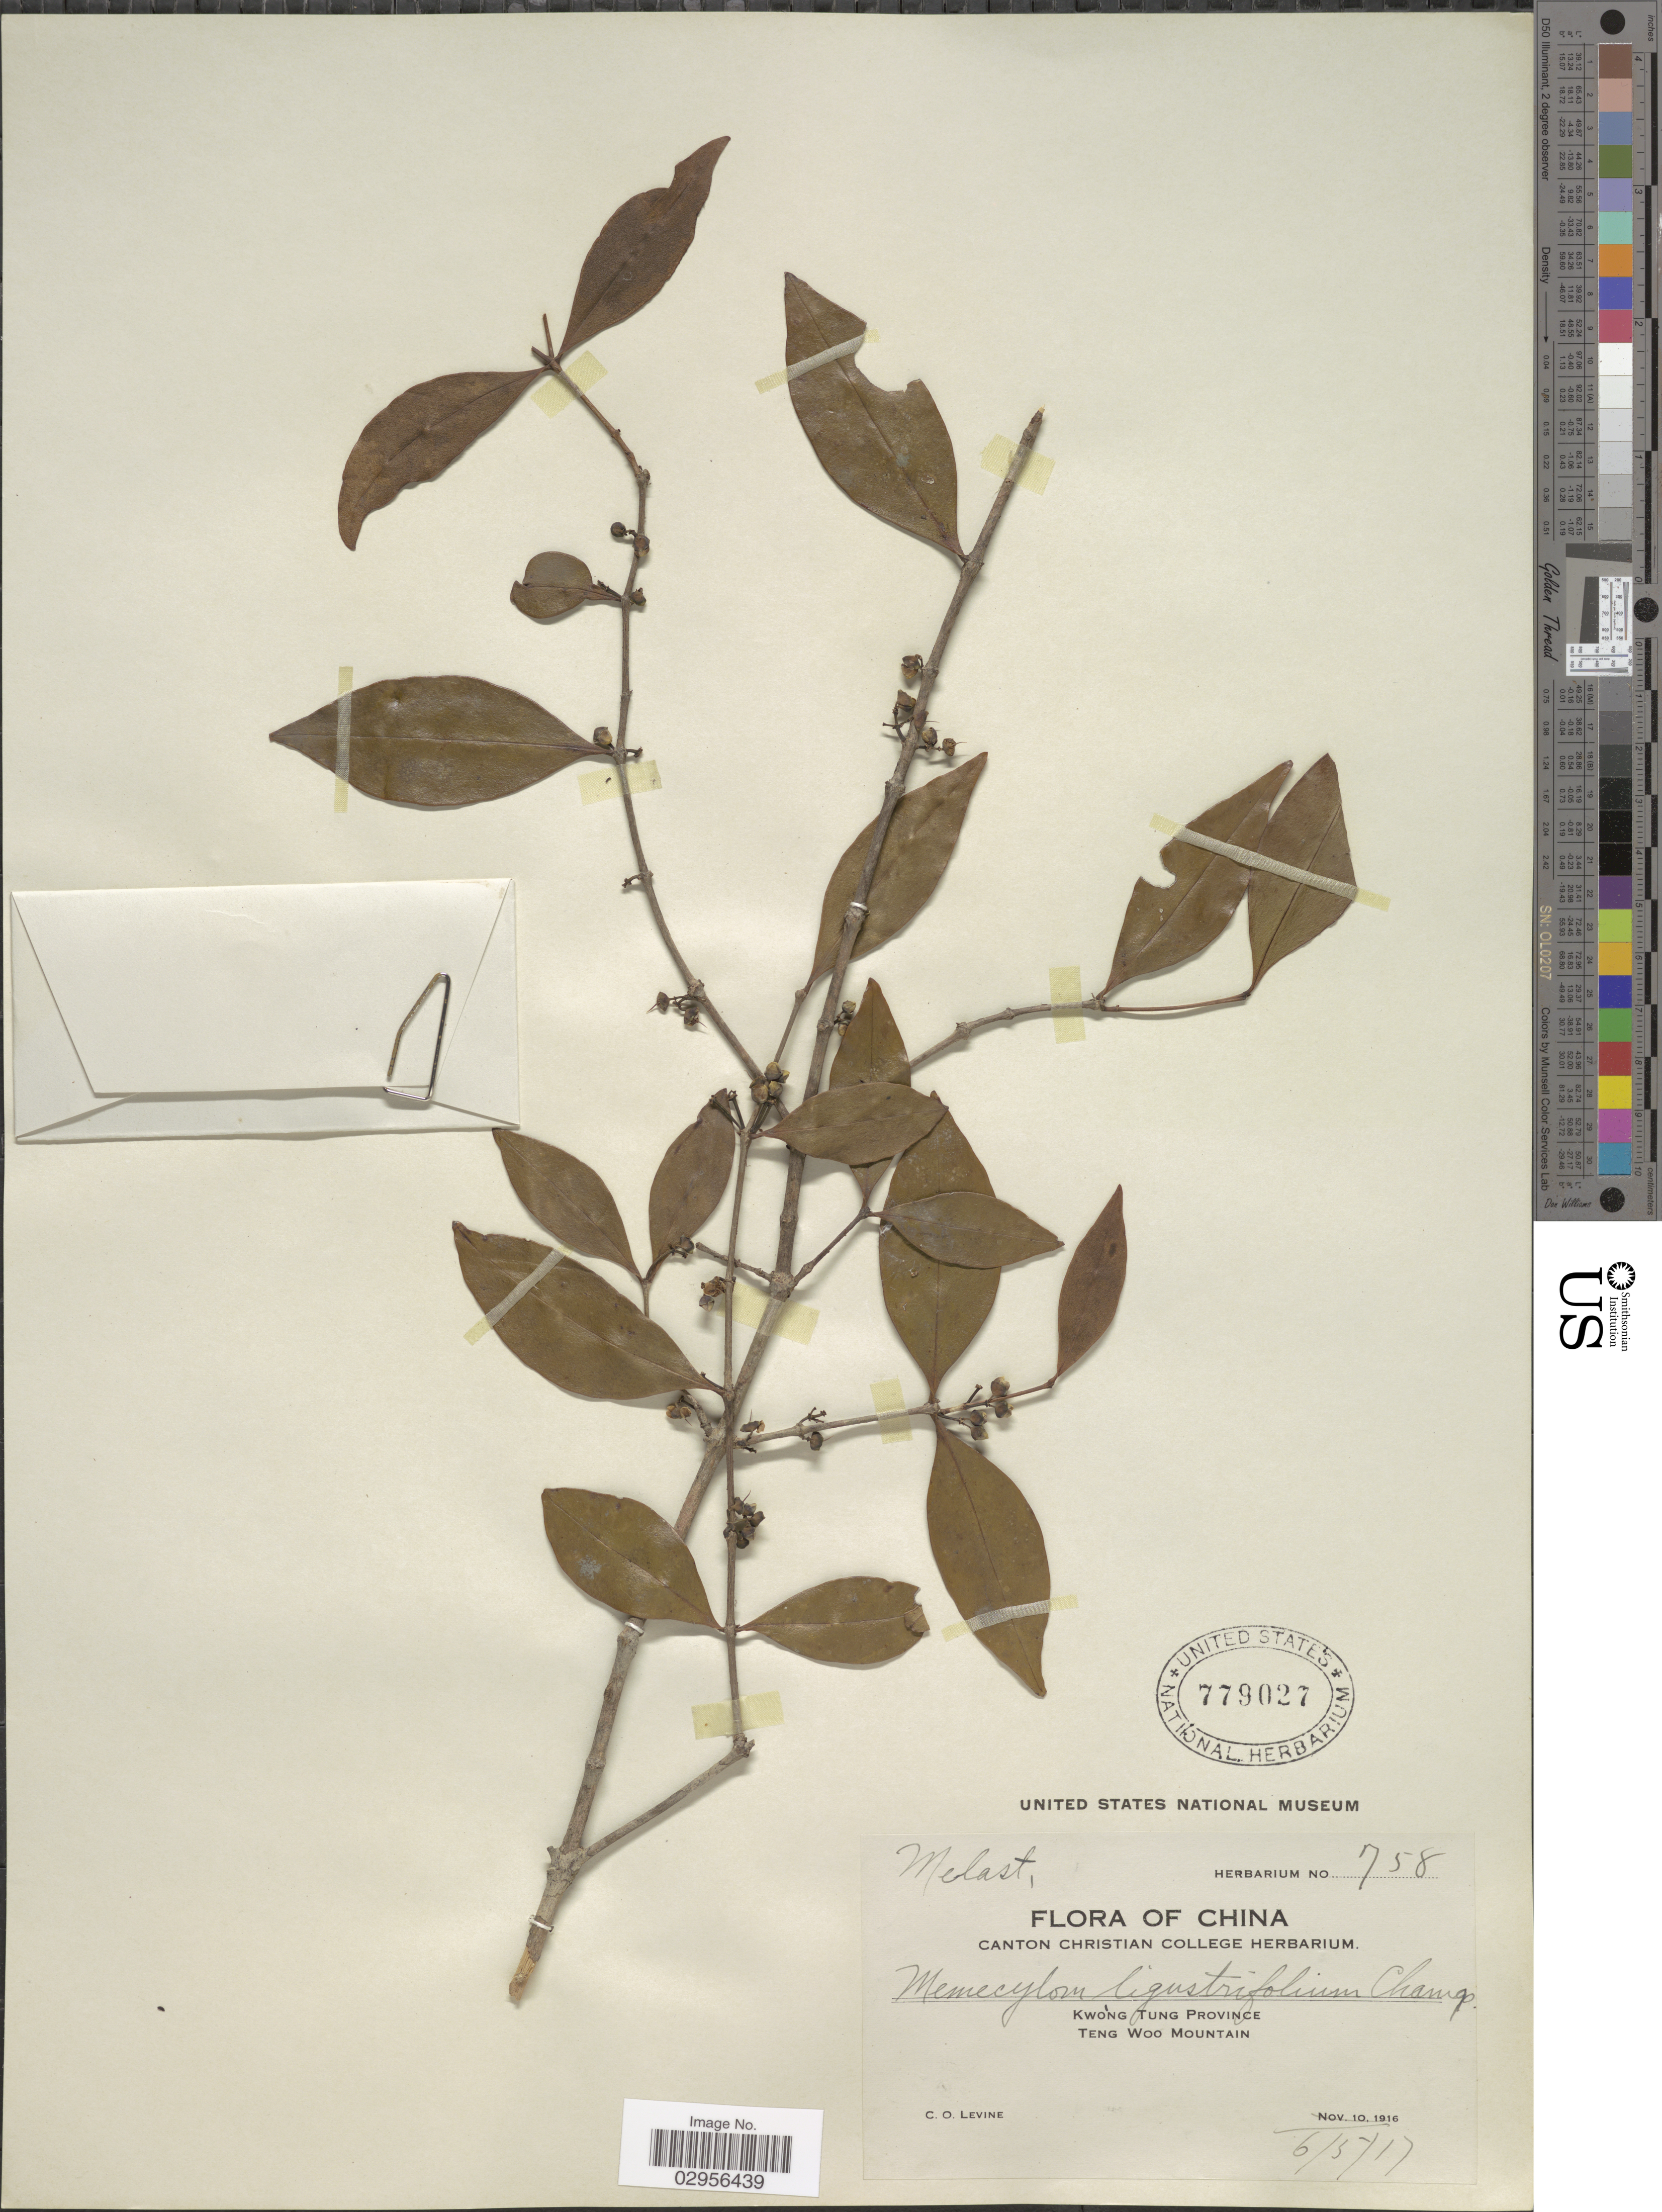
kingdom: Plantae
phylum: Tracheophyta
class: Magnoliopsida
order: Myrtales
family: Melastomataceae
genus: Memecylon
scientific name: Memecylon ligustrifolium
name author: Champ. ex Benth.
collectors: C. O. Levine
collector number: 758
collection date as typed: Transcribed d/m/y: 6/5/17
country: China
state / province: Guangdong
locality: Kwong Tung Province. Teng Woo Mountain.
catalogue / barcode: US 779027